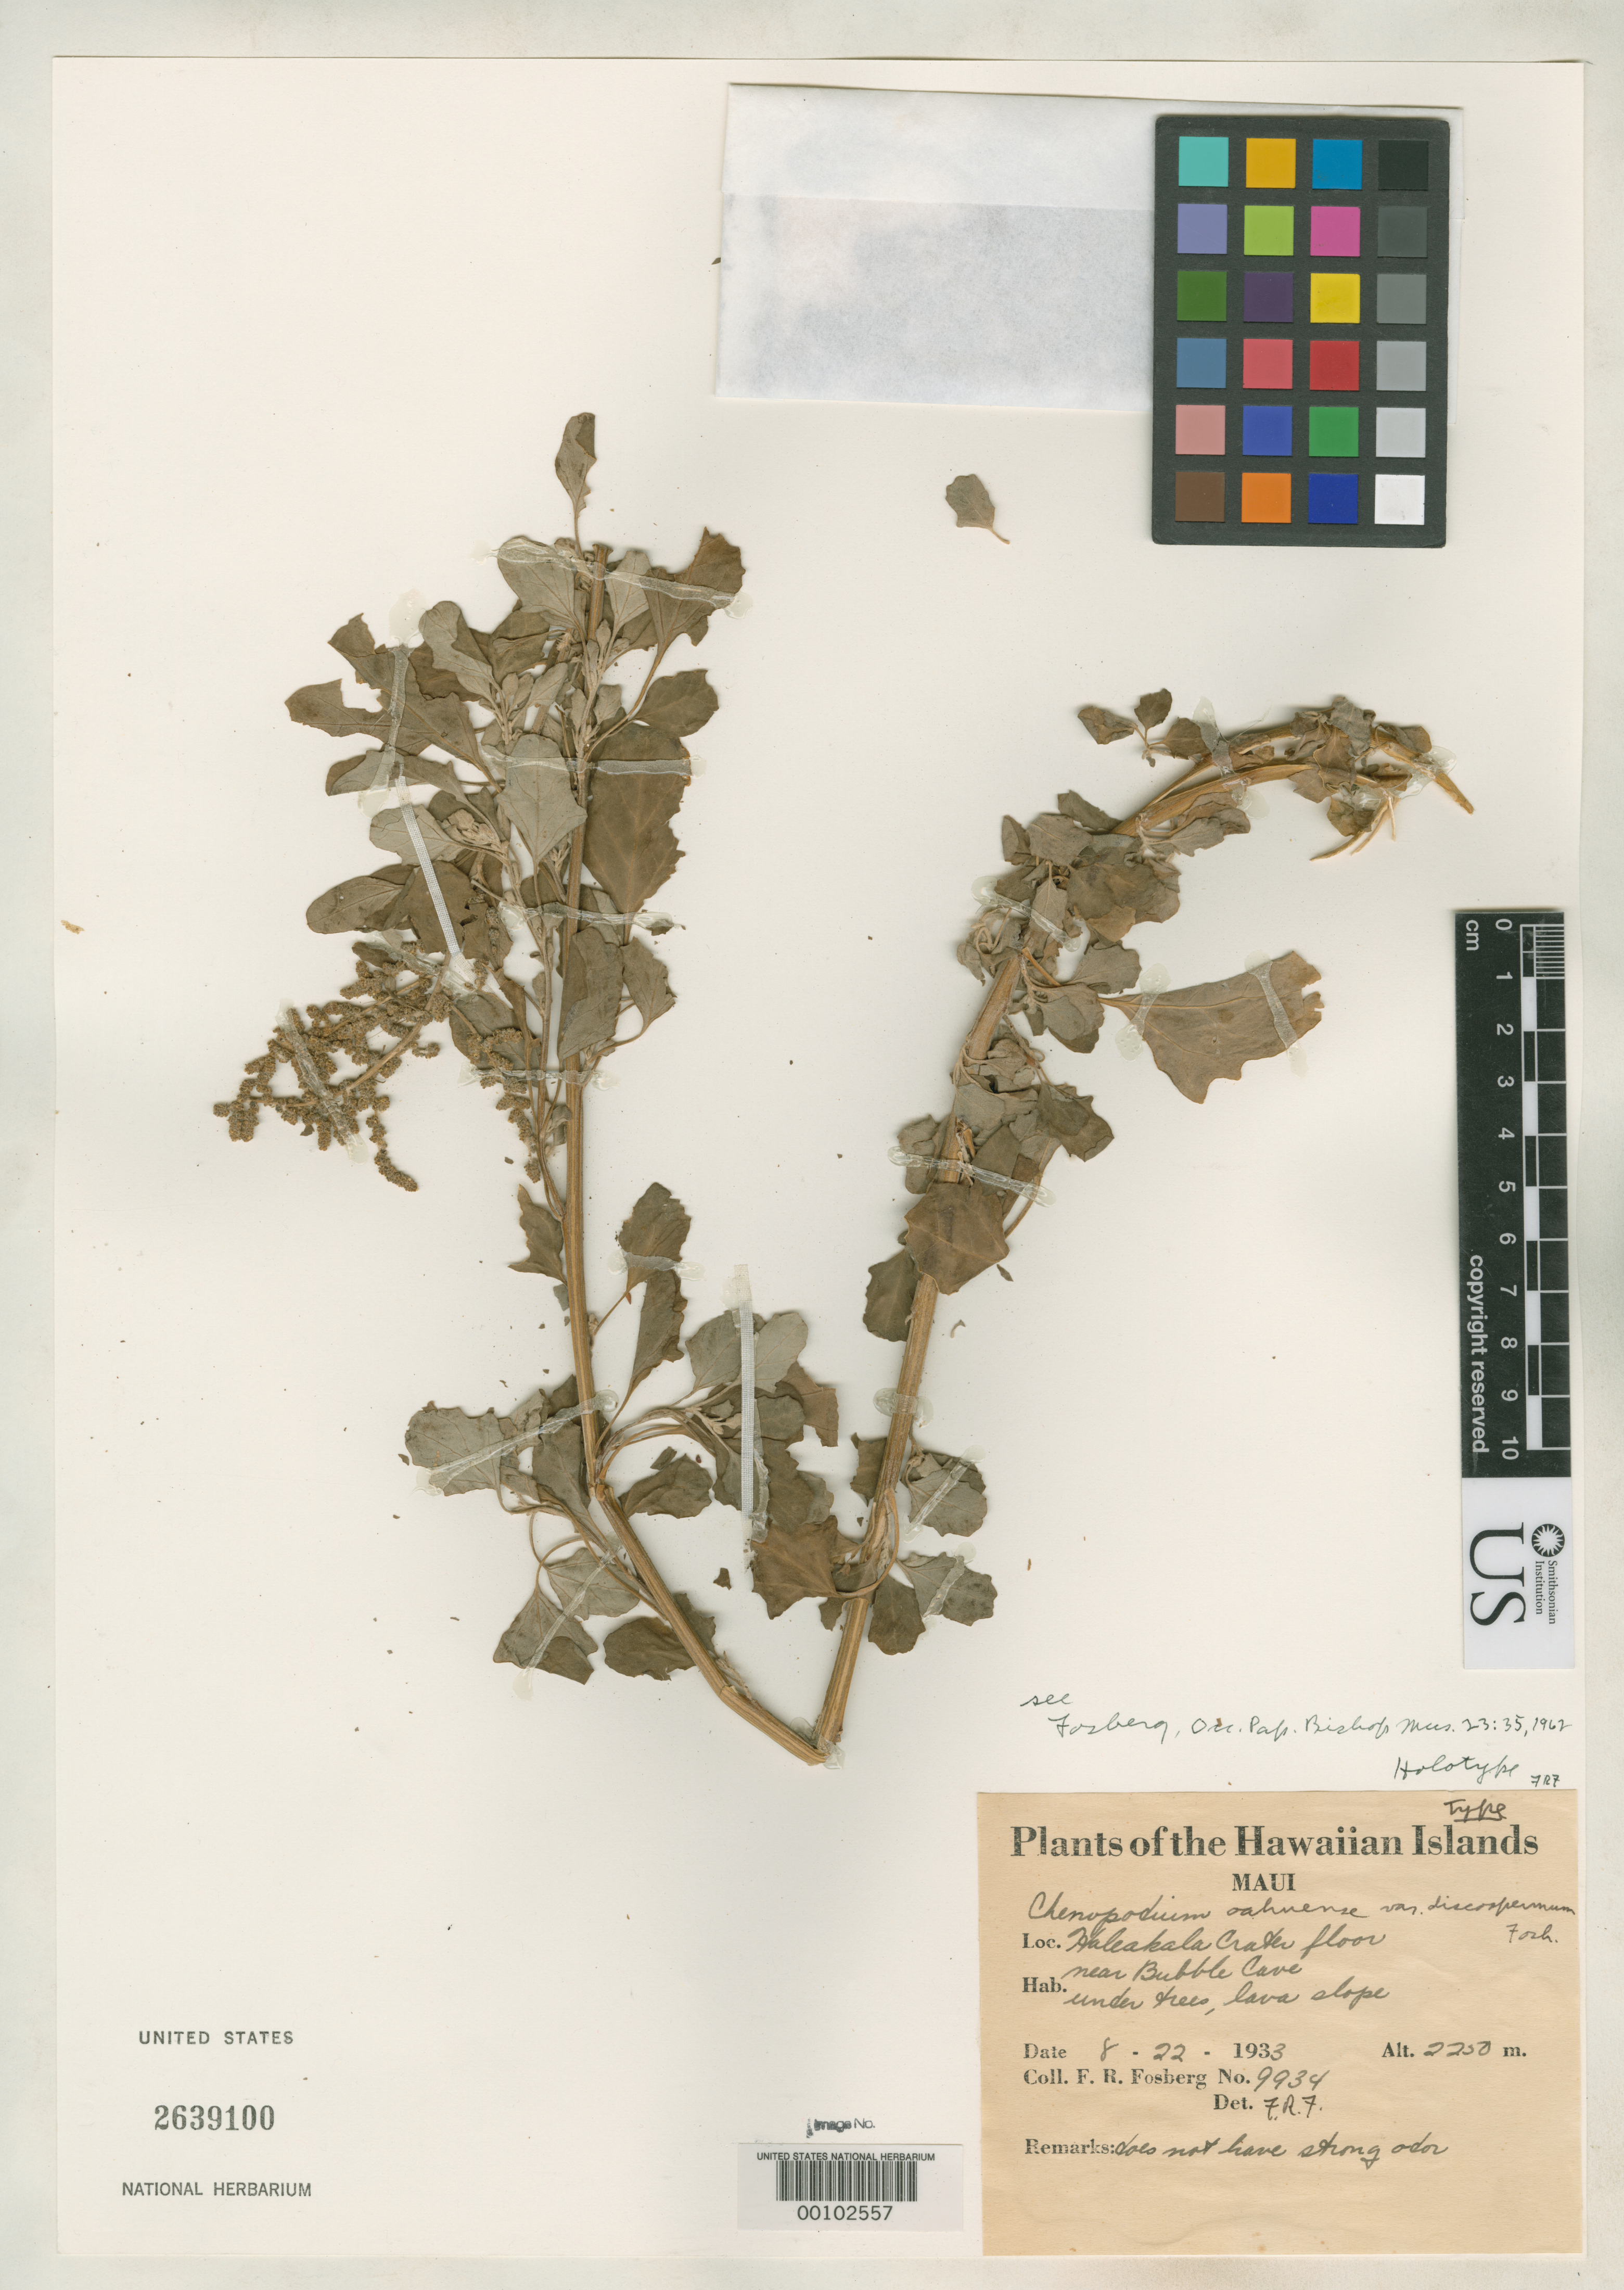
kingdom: Plantae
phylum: Tracheophyta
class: Magnoliopsida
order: Caryophyllales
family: Amaranthaceae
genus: Chenopodium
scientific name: Chenopodium oahuense var. discospermum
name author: Fosberg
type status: Holotype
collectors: F. R. Fosberg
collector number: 9934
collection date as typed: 22 Aug 1933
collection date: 1933-08-22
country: United States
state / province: Hawaii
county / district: Maui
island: Maui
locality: Near Bubble Cave, Haleakala Crater.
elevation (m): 2250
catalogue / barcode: US 2639100